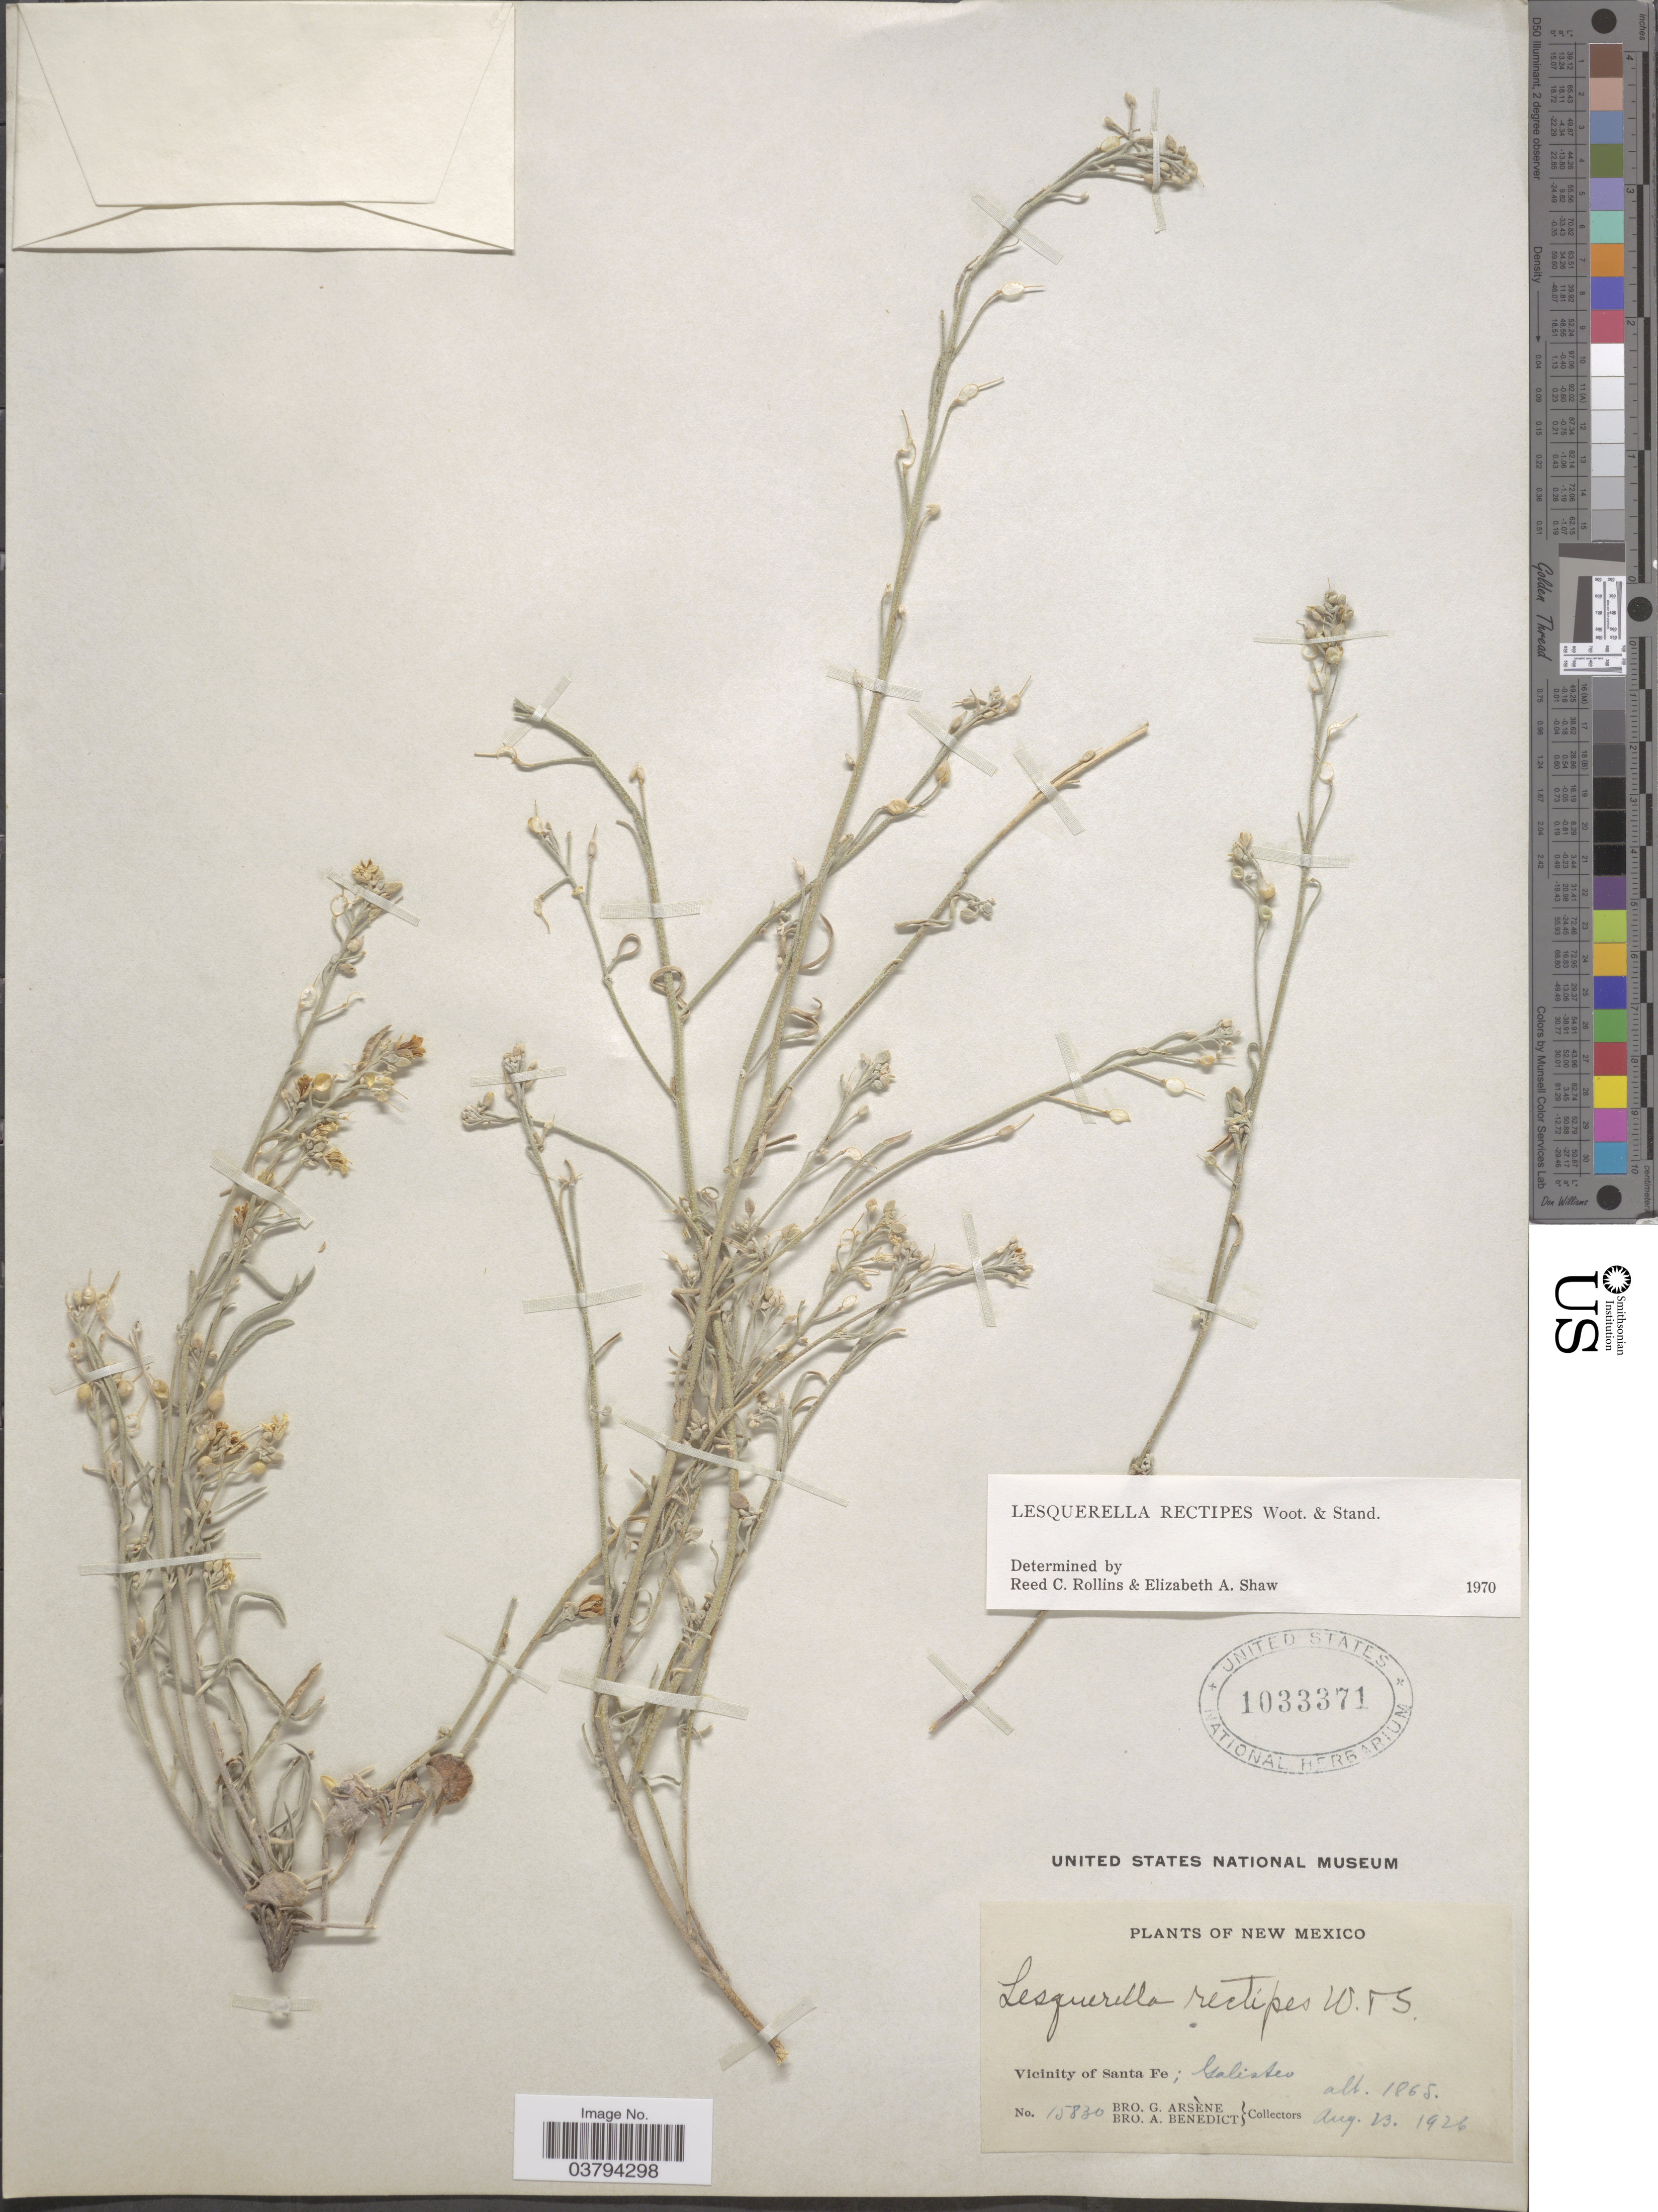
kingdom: Plantae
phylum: Tracheophyta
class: Magnoliopsida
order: Brassicales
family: Brassicaceae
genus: Lesquerella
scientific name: Lesquerella rectipes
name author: Wooton & Standl.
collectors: Bro. G. Arsène & Bro. A. Benedict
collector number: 15830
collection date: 1926-08-23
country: United States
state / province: New Mexico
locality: Vicinity of Santa Fe; Galisteo.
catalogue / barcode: US 1033371